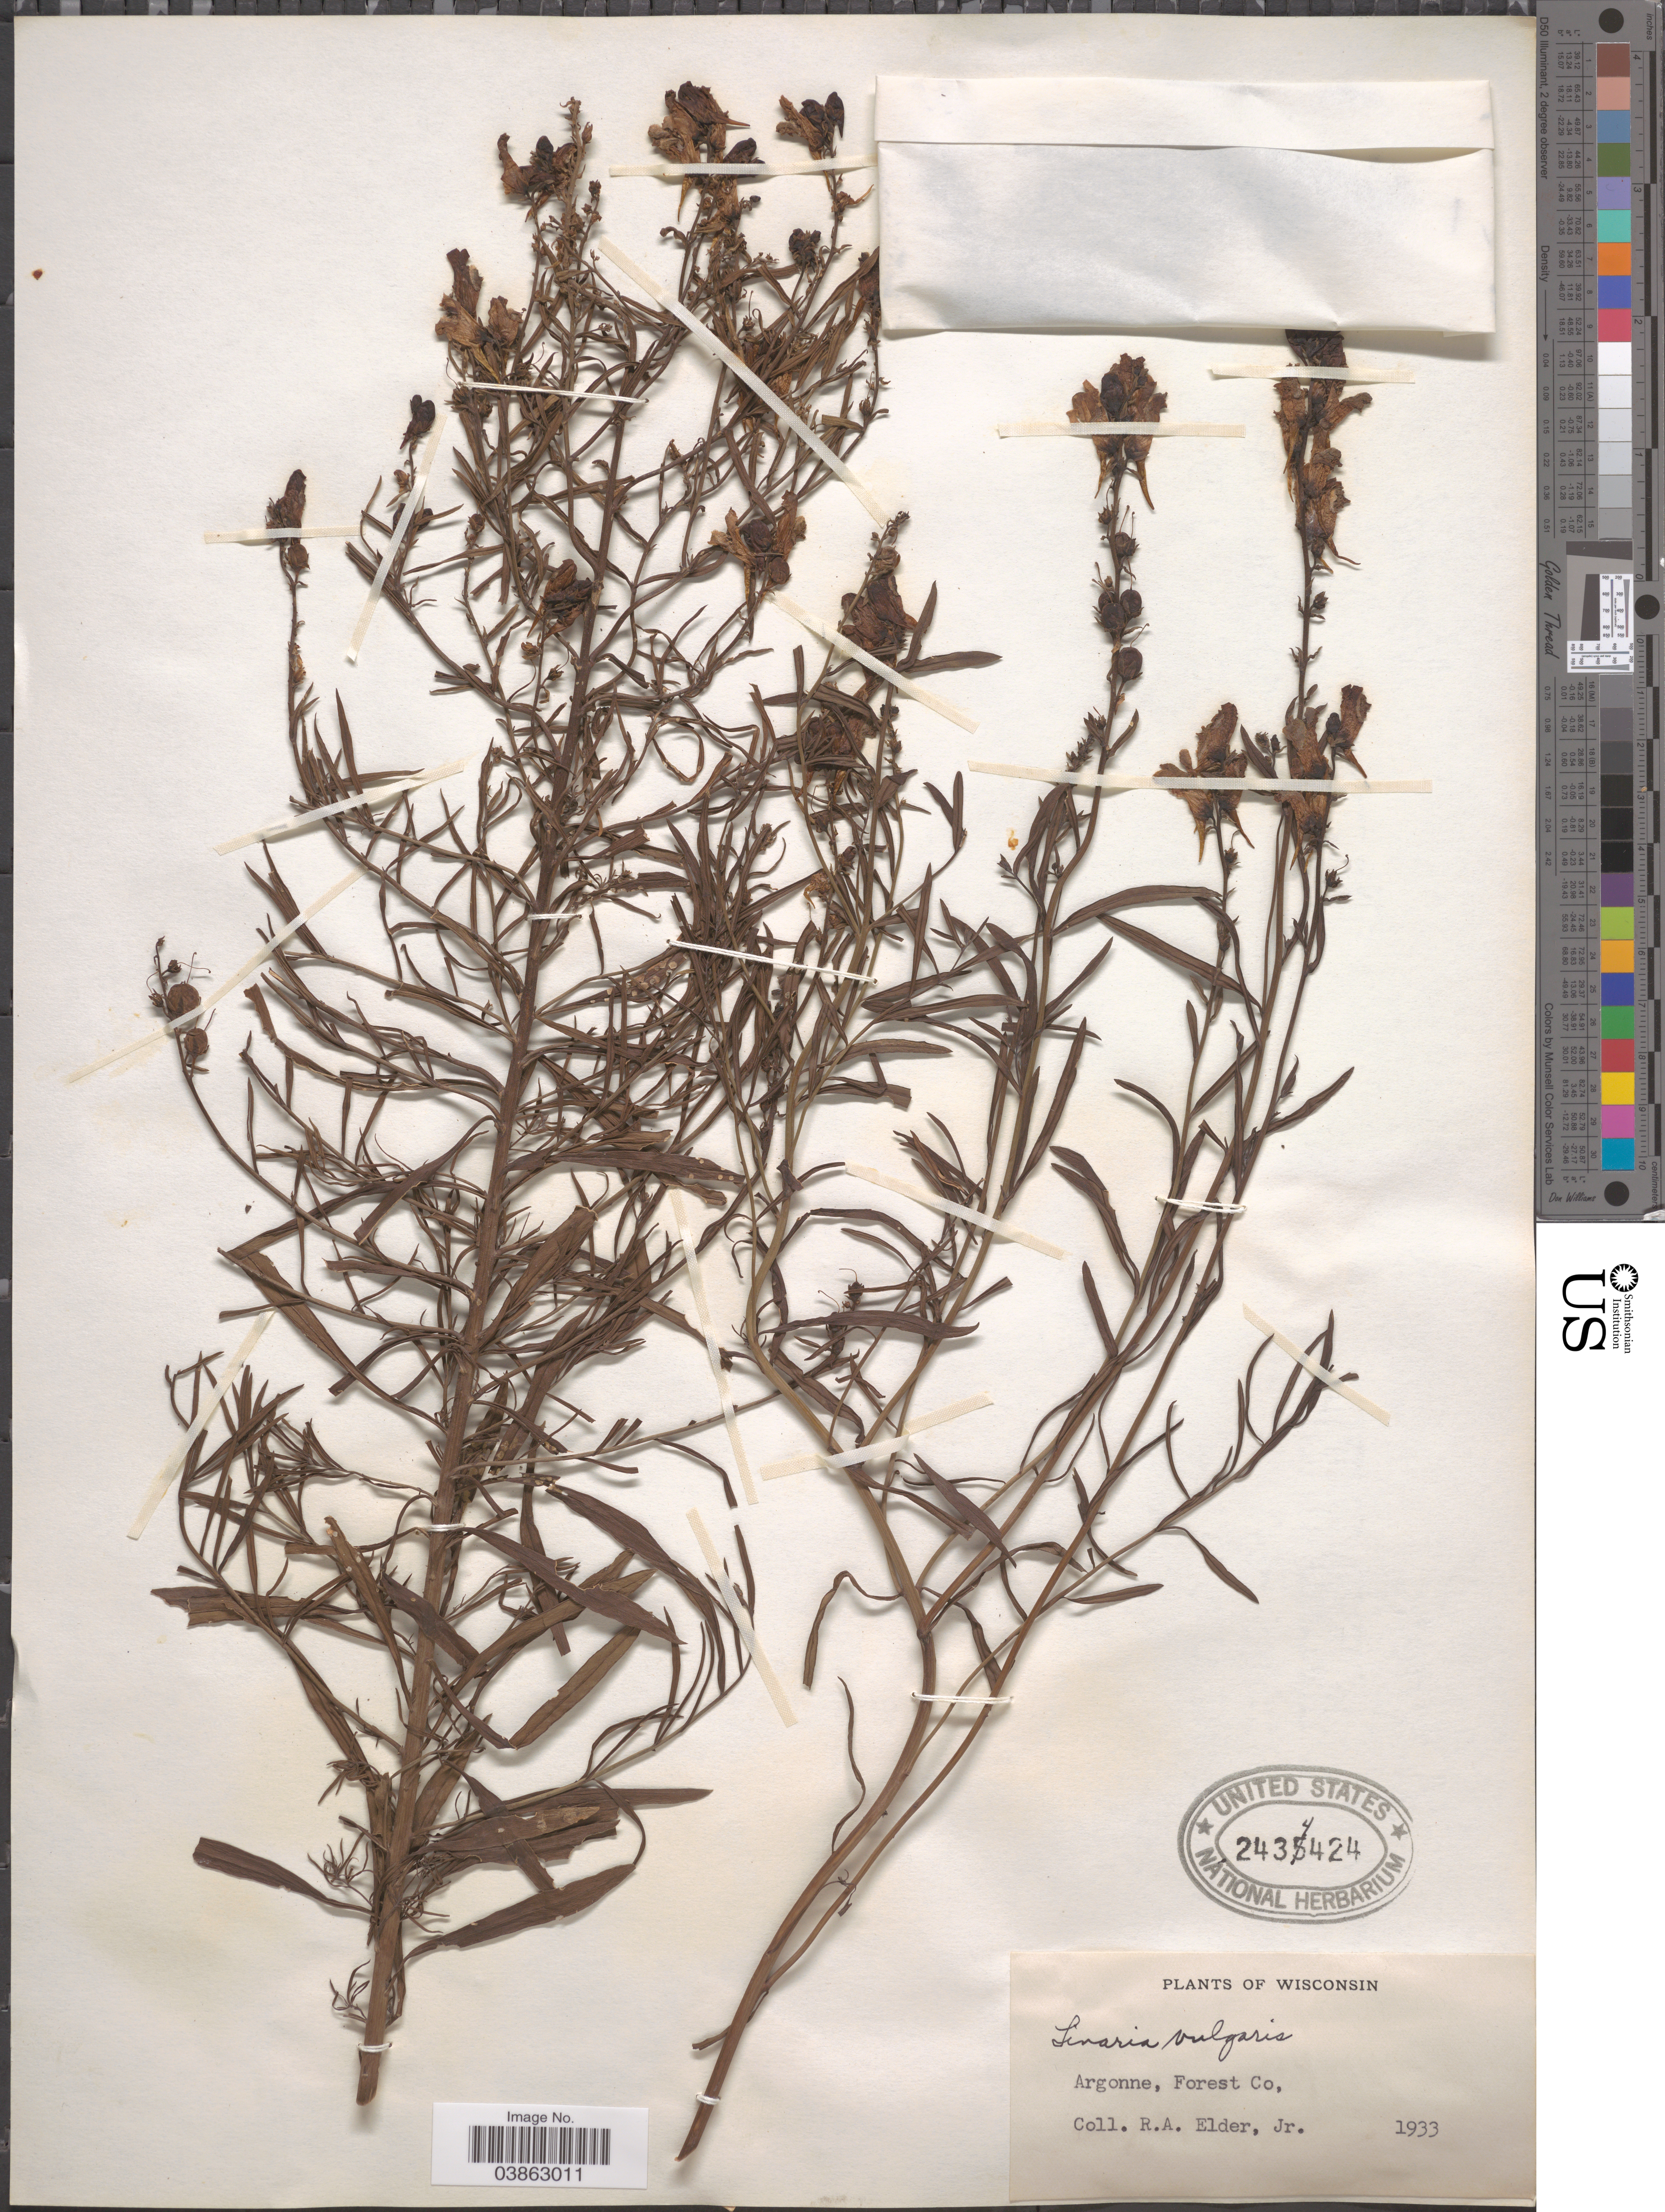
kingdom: Plantae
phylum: Tracheophyta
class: Magnoliopsida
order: Lamiales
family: Plantaginaceae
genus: Linaria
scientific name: Linaria vulgaris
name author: Mill.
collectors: R. Elder Jr.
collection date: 1933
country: United States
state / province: Wisconsin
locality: Argonne, Forest Co.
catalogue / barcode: US 2434424